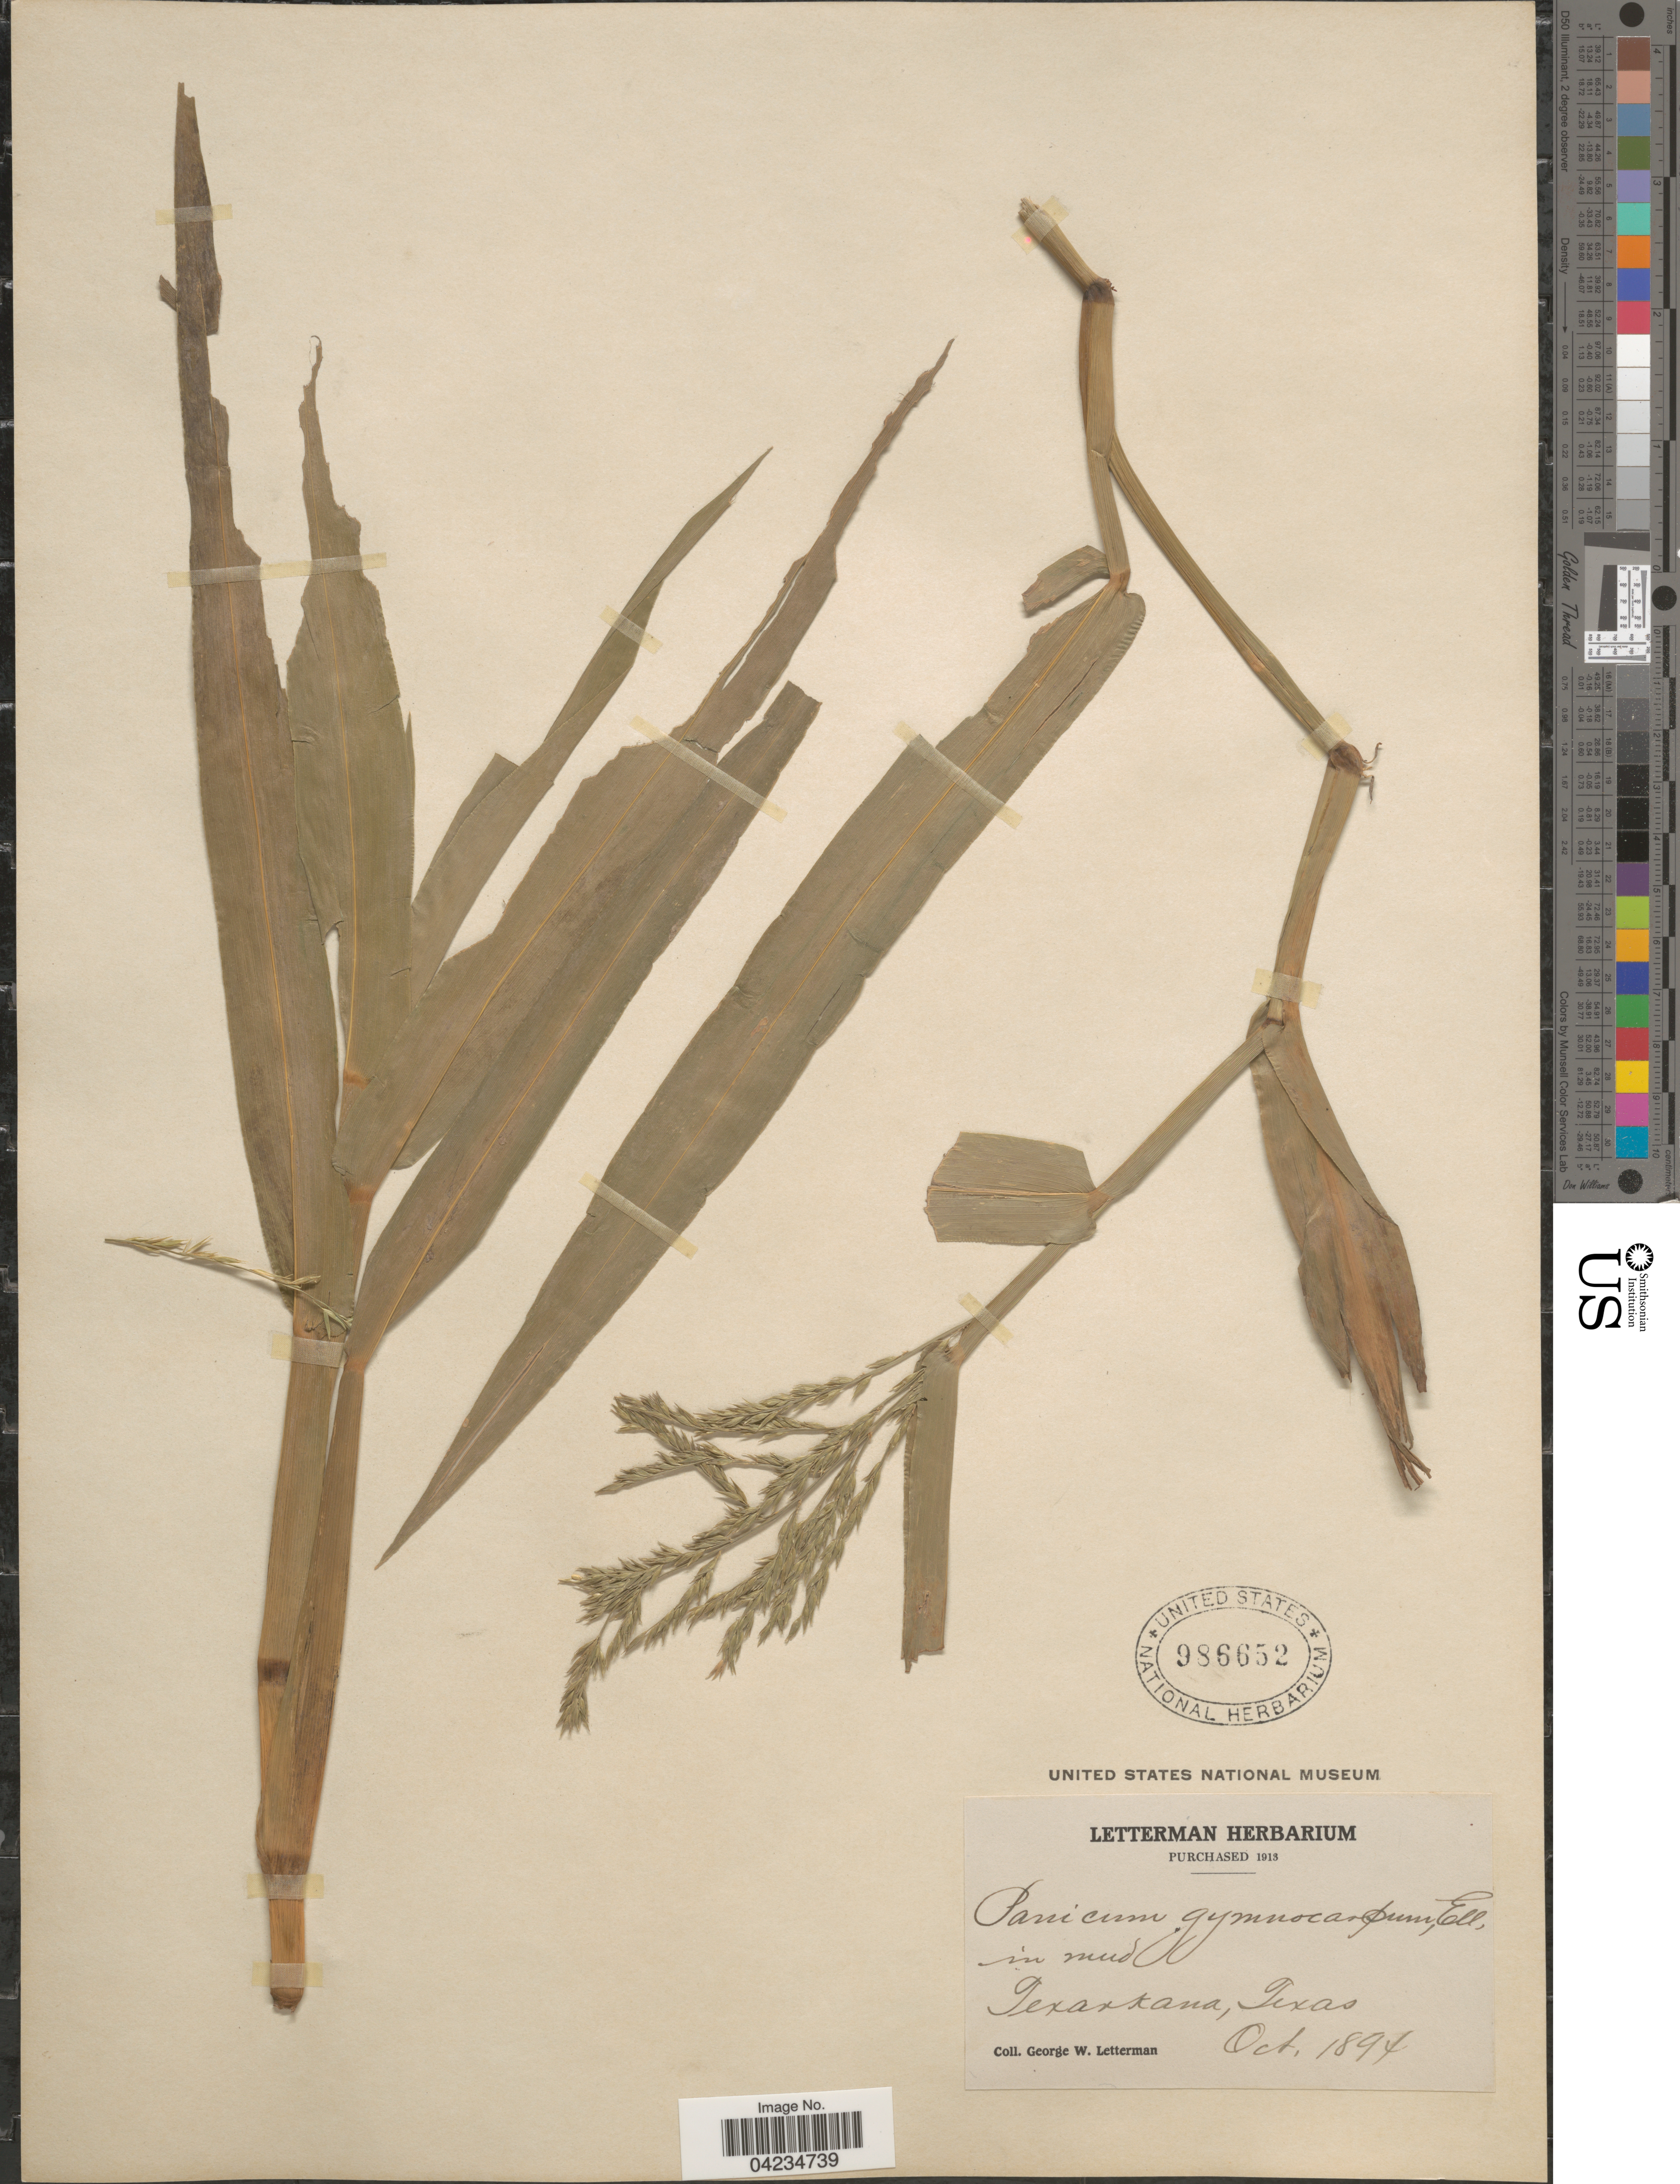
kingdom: Plantae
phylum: Tracheophyta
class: Liliopsida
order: Poales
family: Poaceae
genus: Phanopyrum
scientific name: Phanopyrum gymnocarpon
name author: (Elliott) Nash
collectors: G. W. Letterman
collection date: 1894-10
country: United States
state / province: Texas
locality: Texarkana.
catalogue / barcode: US 986652